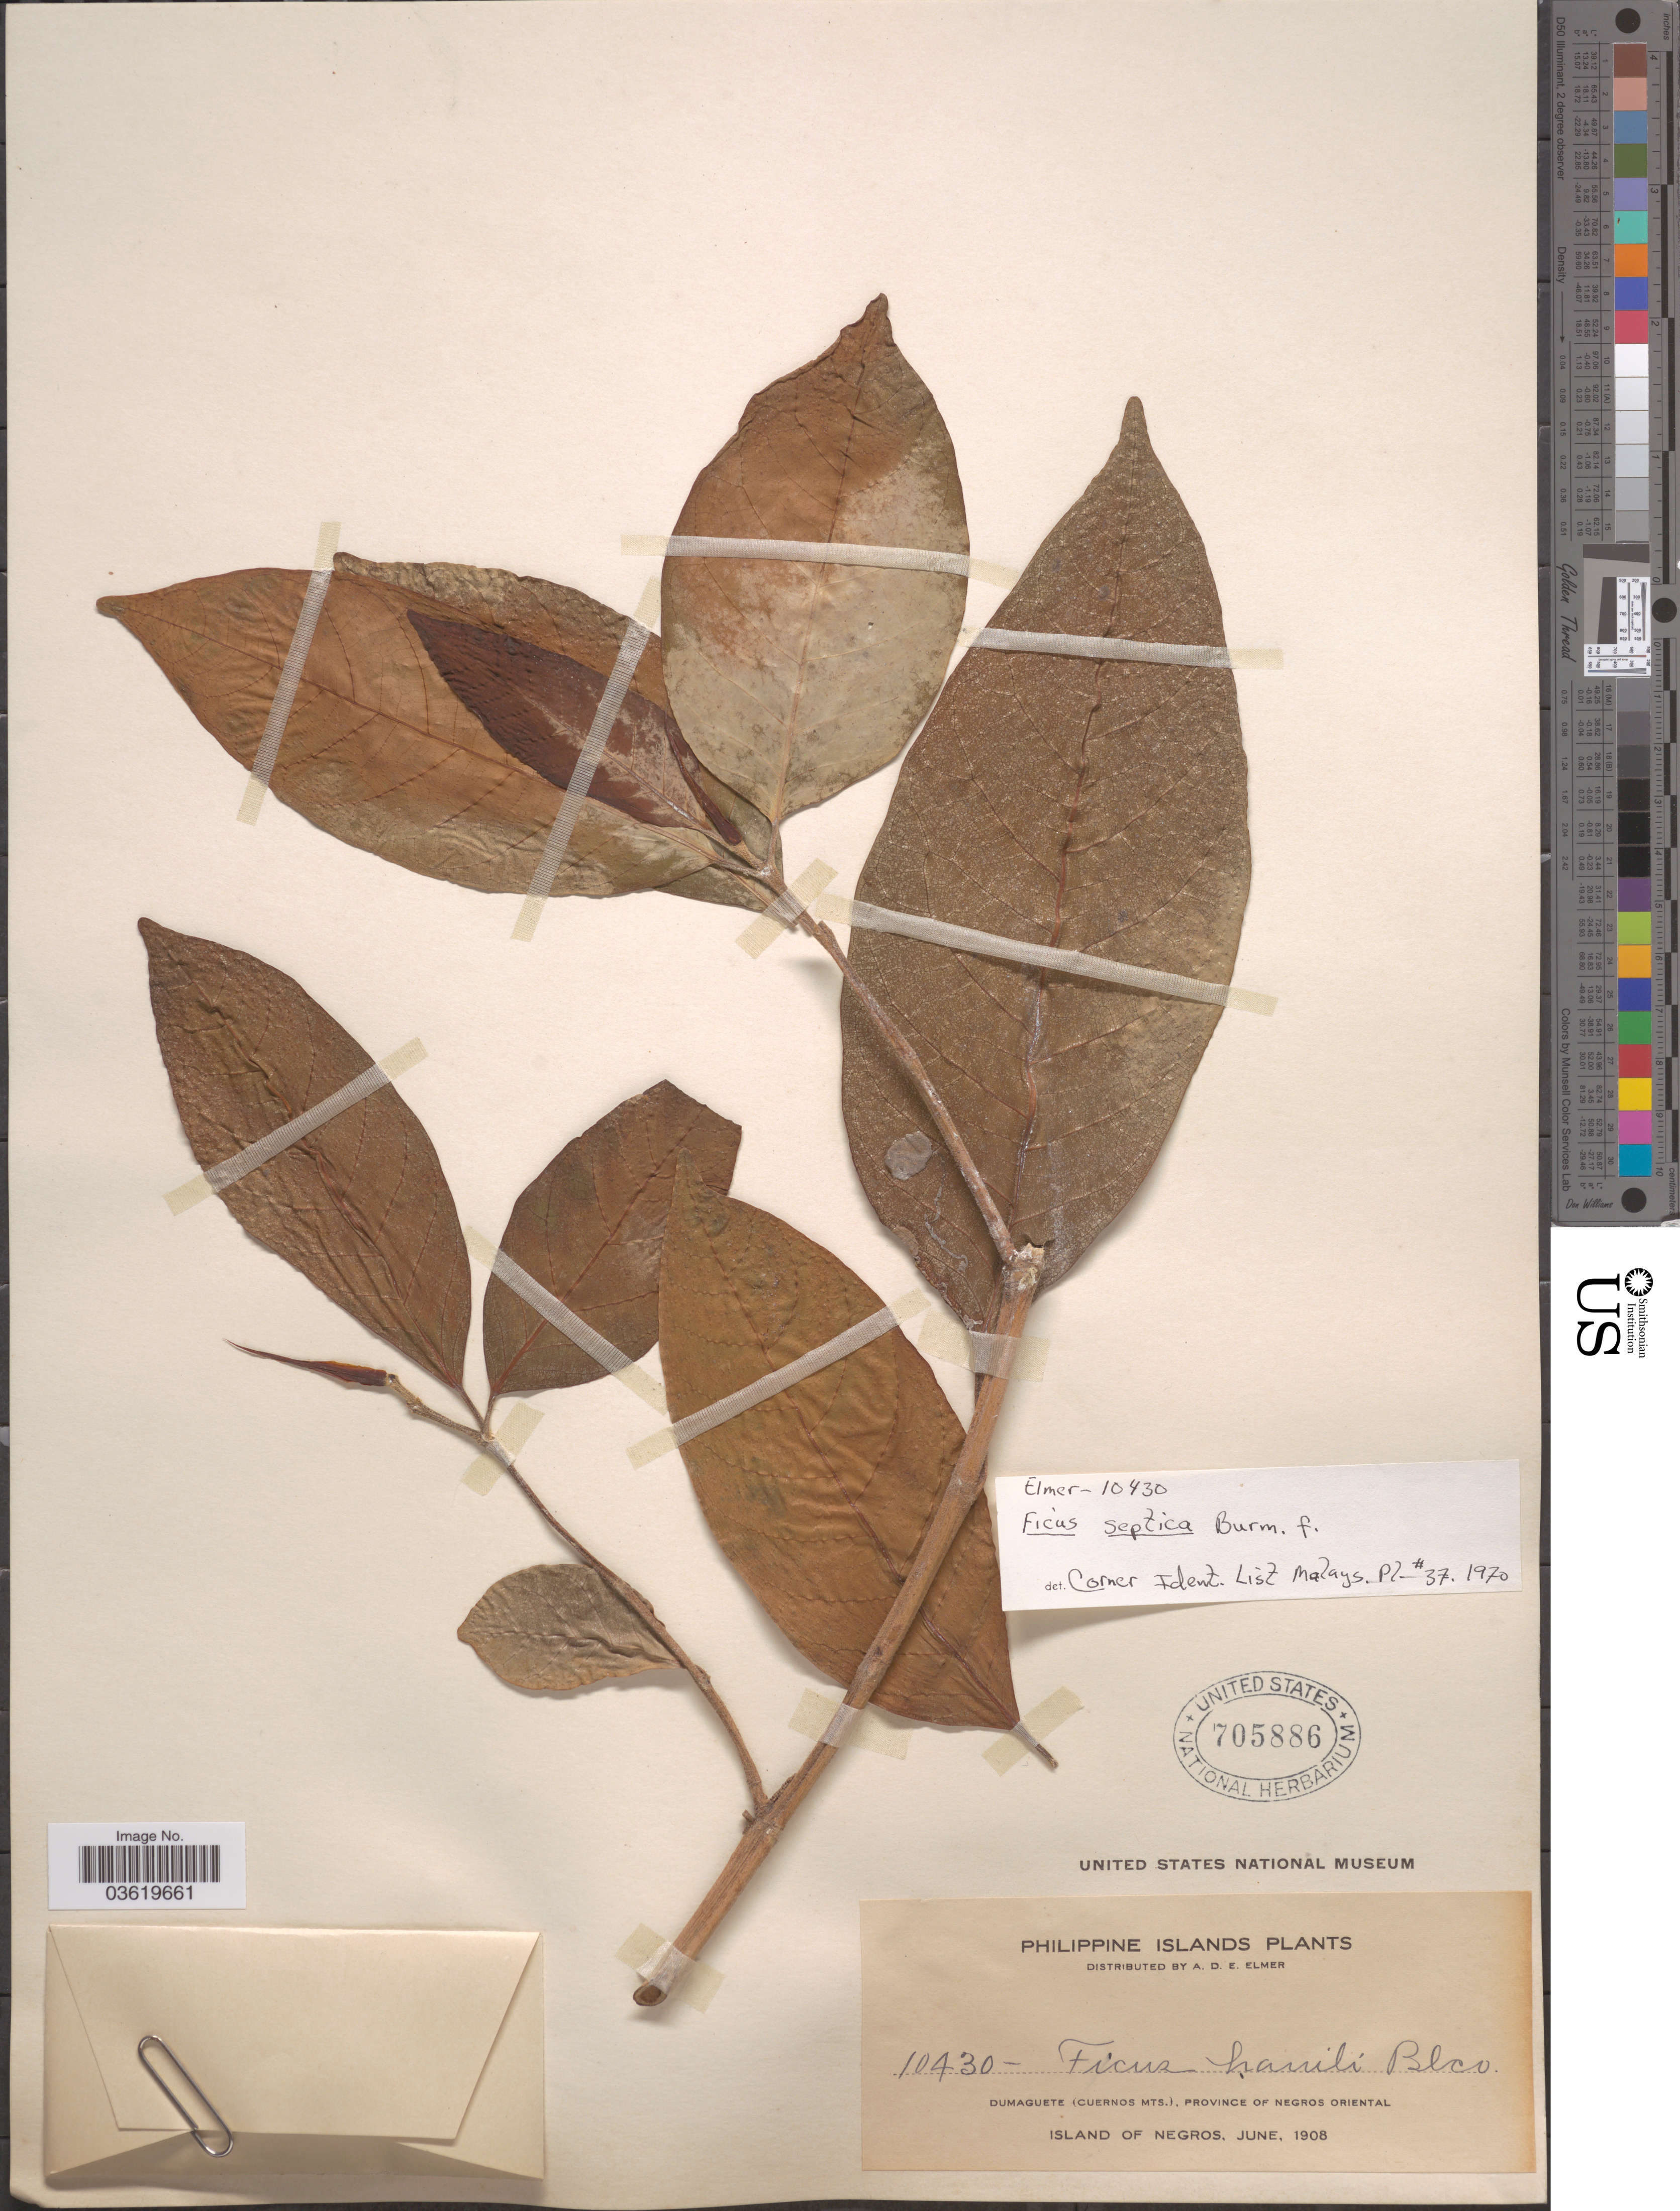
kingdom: Plantae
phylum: Tracheophyta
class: Magnoliopsida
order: Rosales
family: Moraceae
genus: Ficus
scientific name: Ficus septica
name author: Burm. f.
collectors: A. D. E. Elmer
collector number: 10430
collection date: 1908-06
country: Philippines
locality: Philippine Islands. Dumaguete (Cuernos Mts.), Province of Negros Oriental. Island of Negros.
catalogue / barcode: US 705886